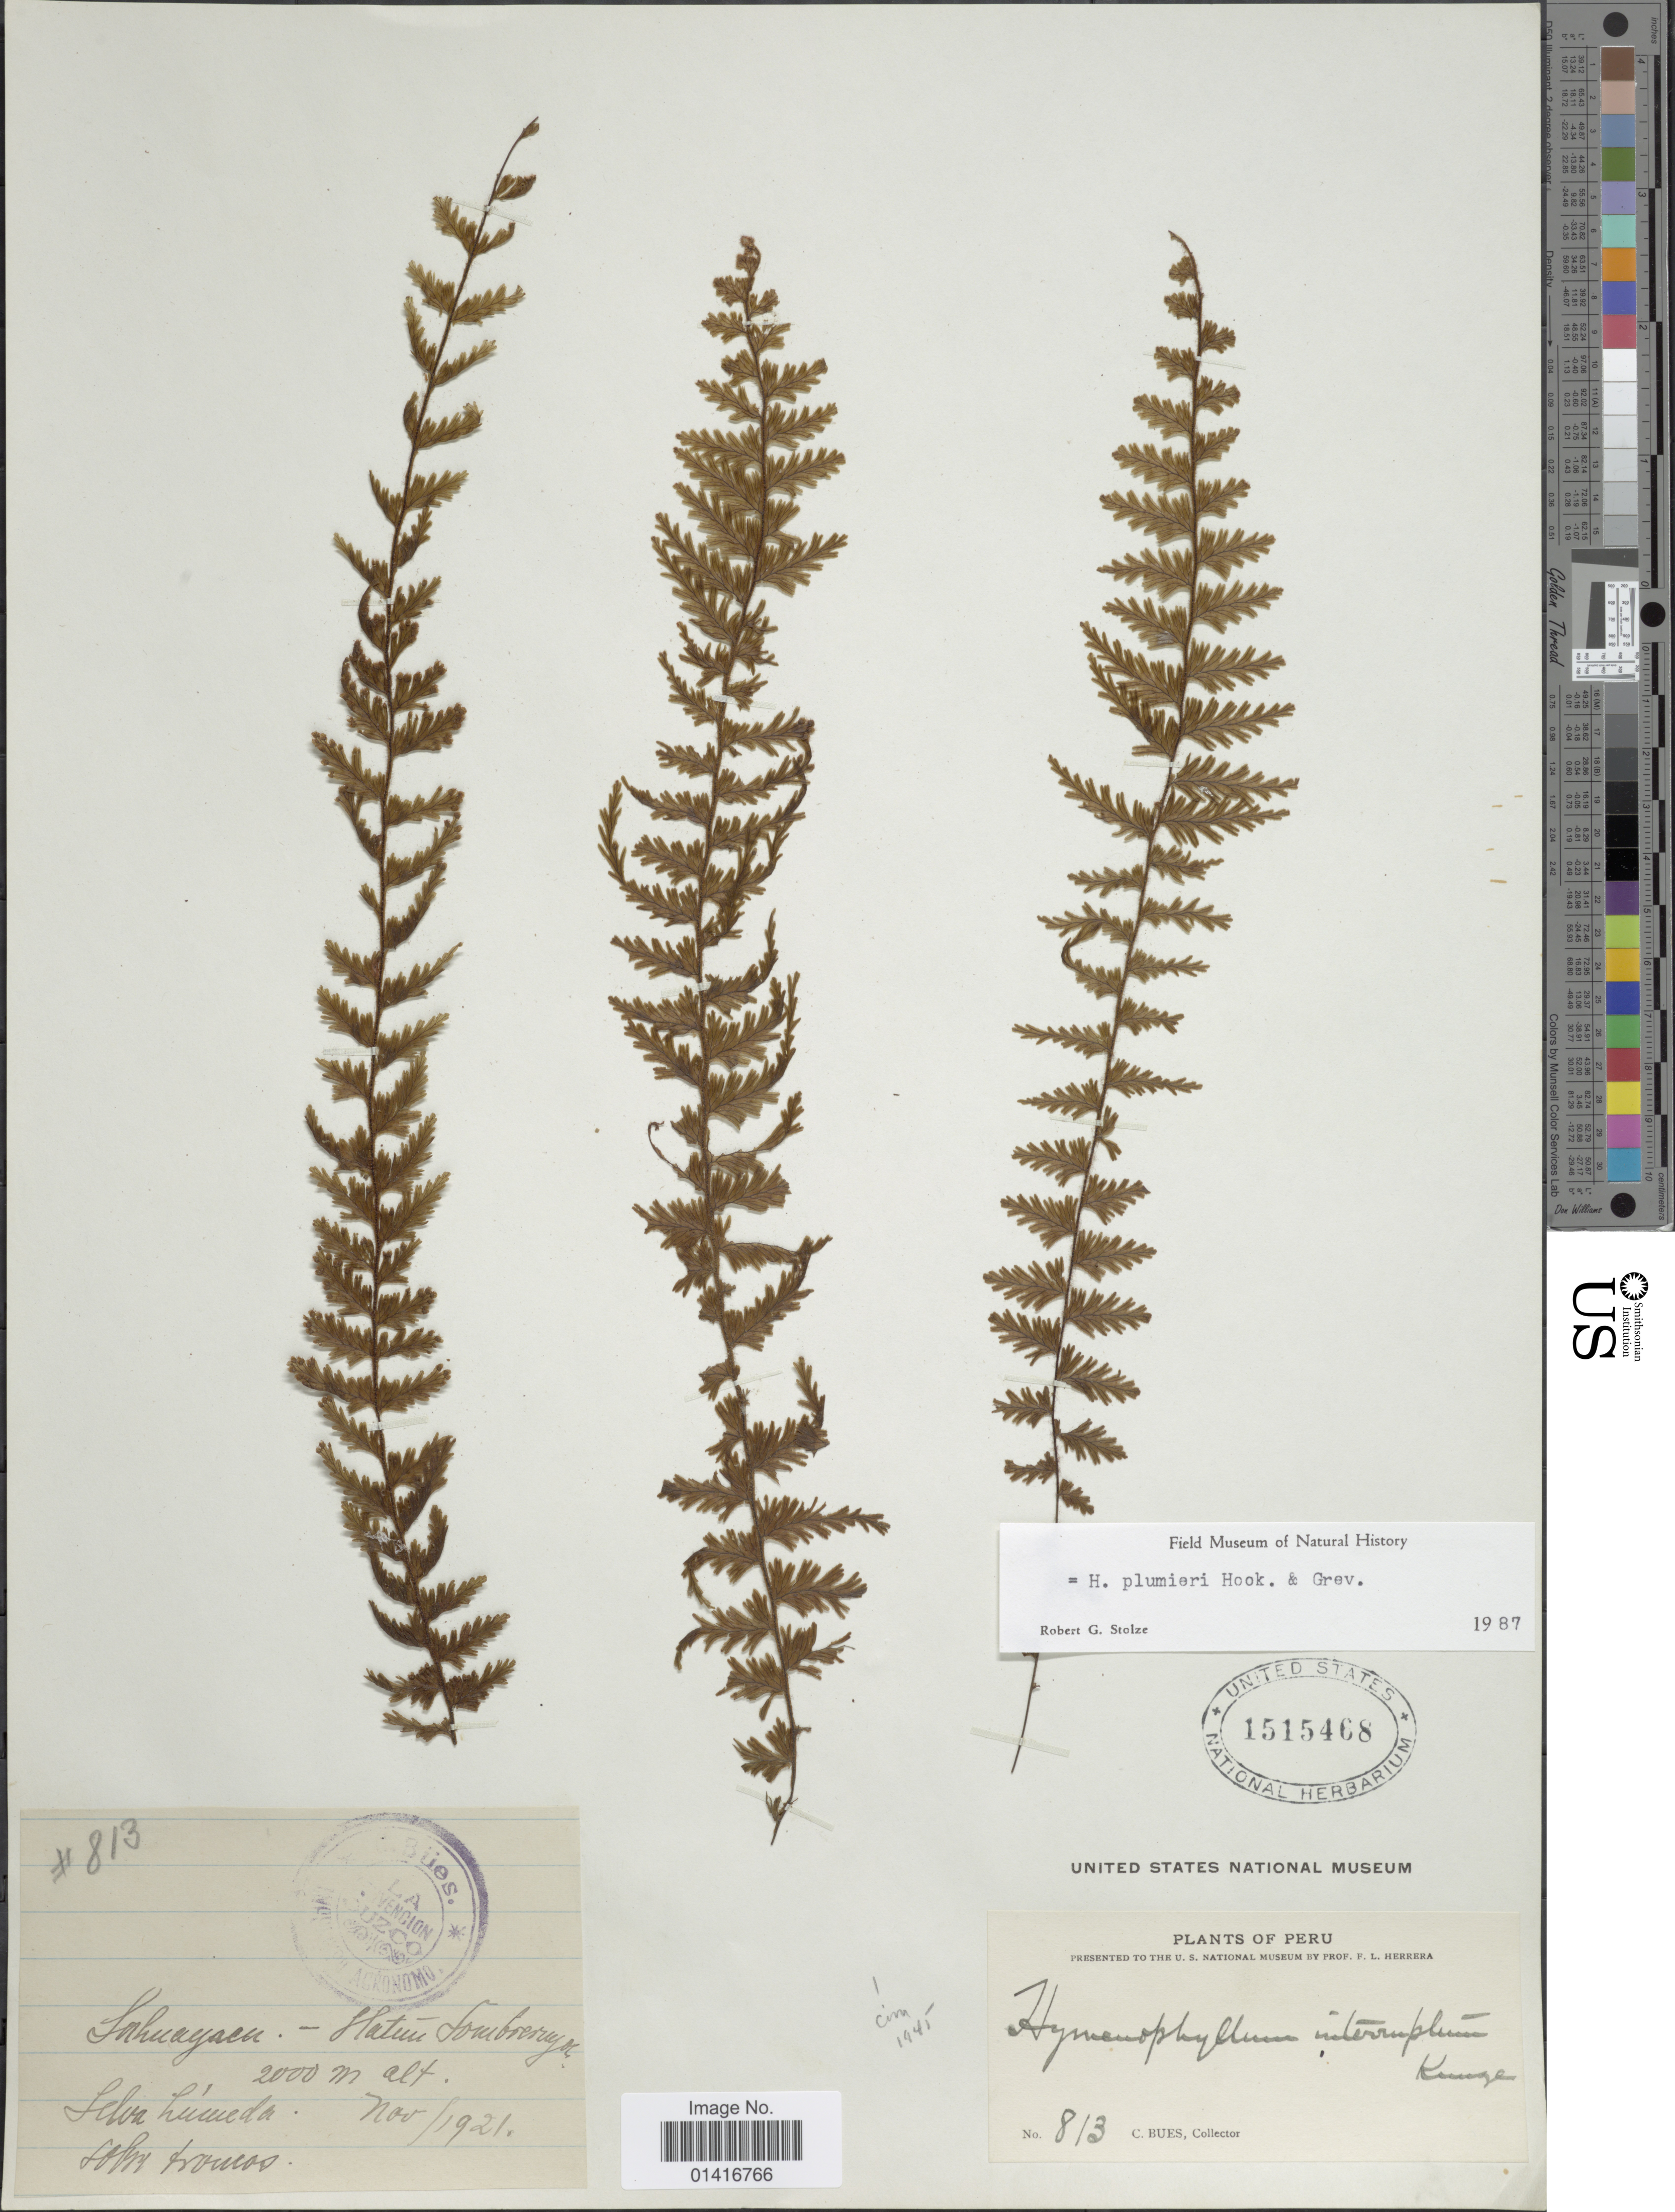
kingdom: Plantae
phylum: Tracheophyta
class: Polypodiopsida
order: Hymenophyllales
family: Hymenophyllaceae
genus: Hymenophyllum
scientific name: Hymenophyllum plumieri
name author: Hook. & Grev.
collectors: C. Bues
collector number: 813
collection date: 1921-11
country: Peru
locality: Sahuayacu, Hatún Sombreruyoc, Selva humeda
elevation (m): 2000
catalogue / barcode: US 1515468